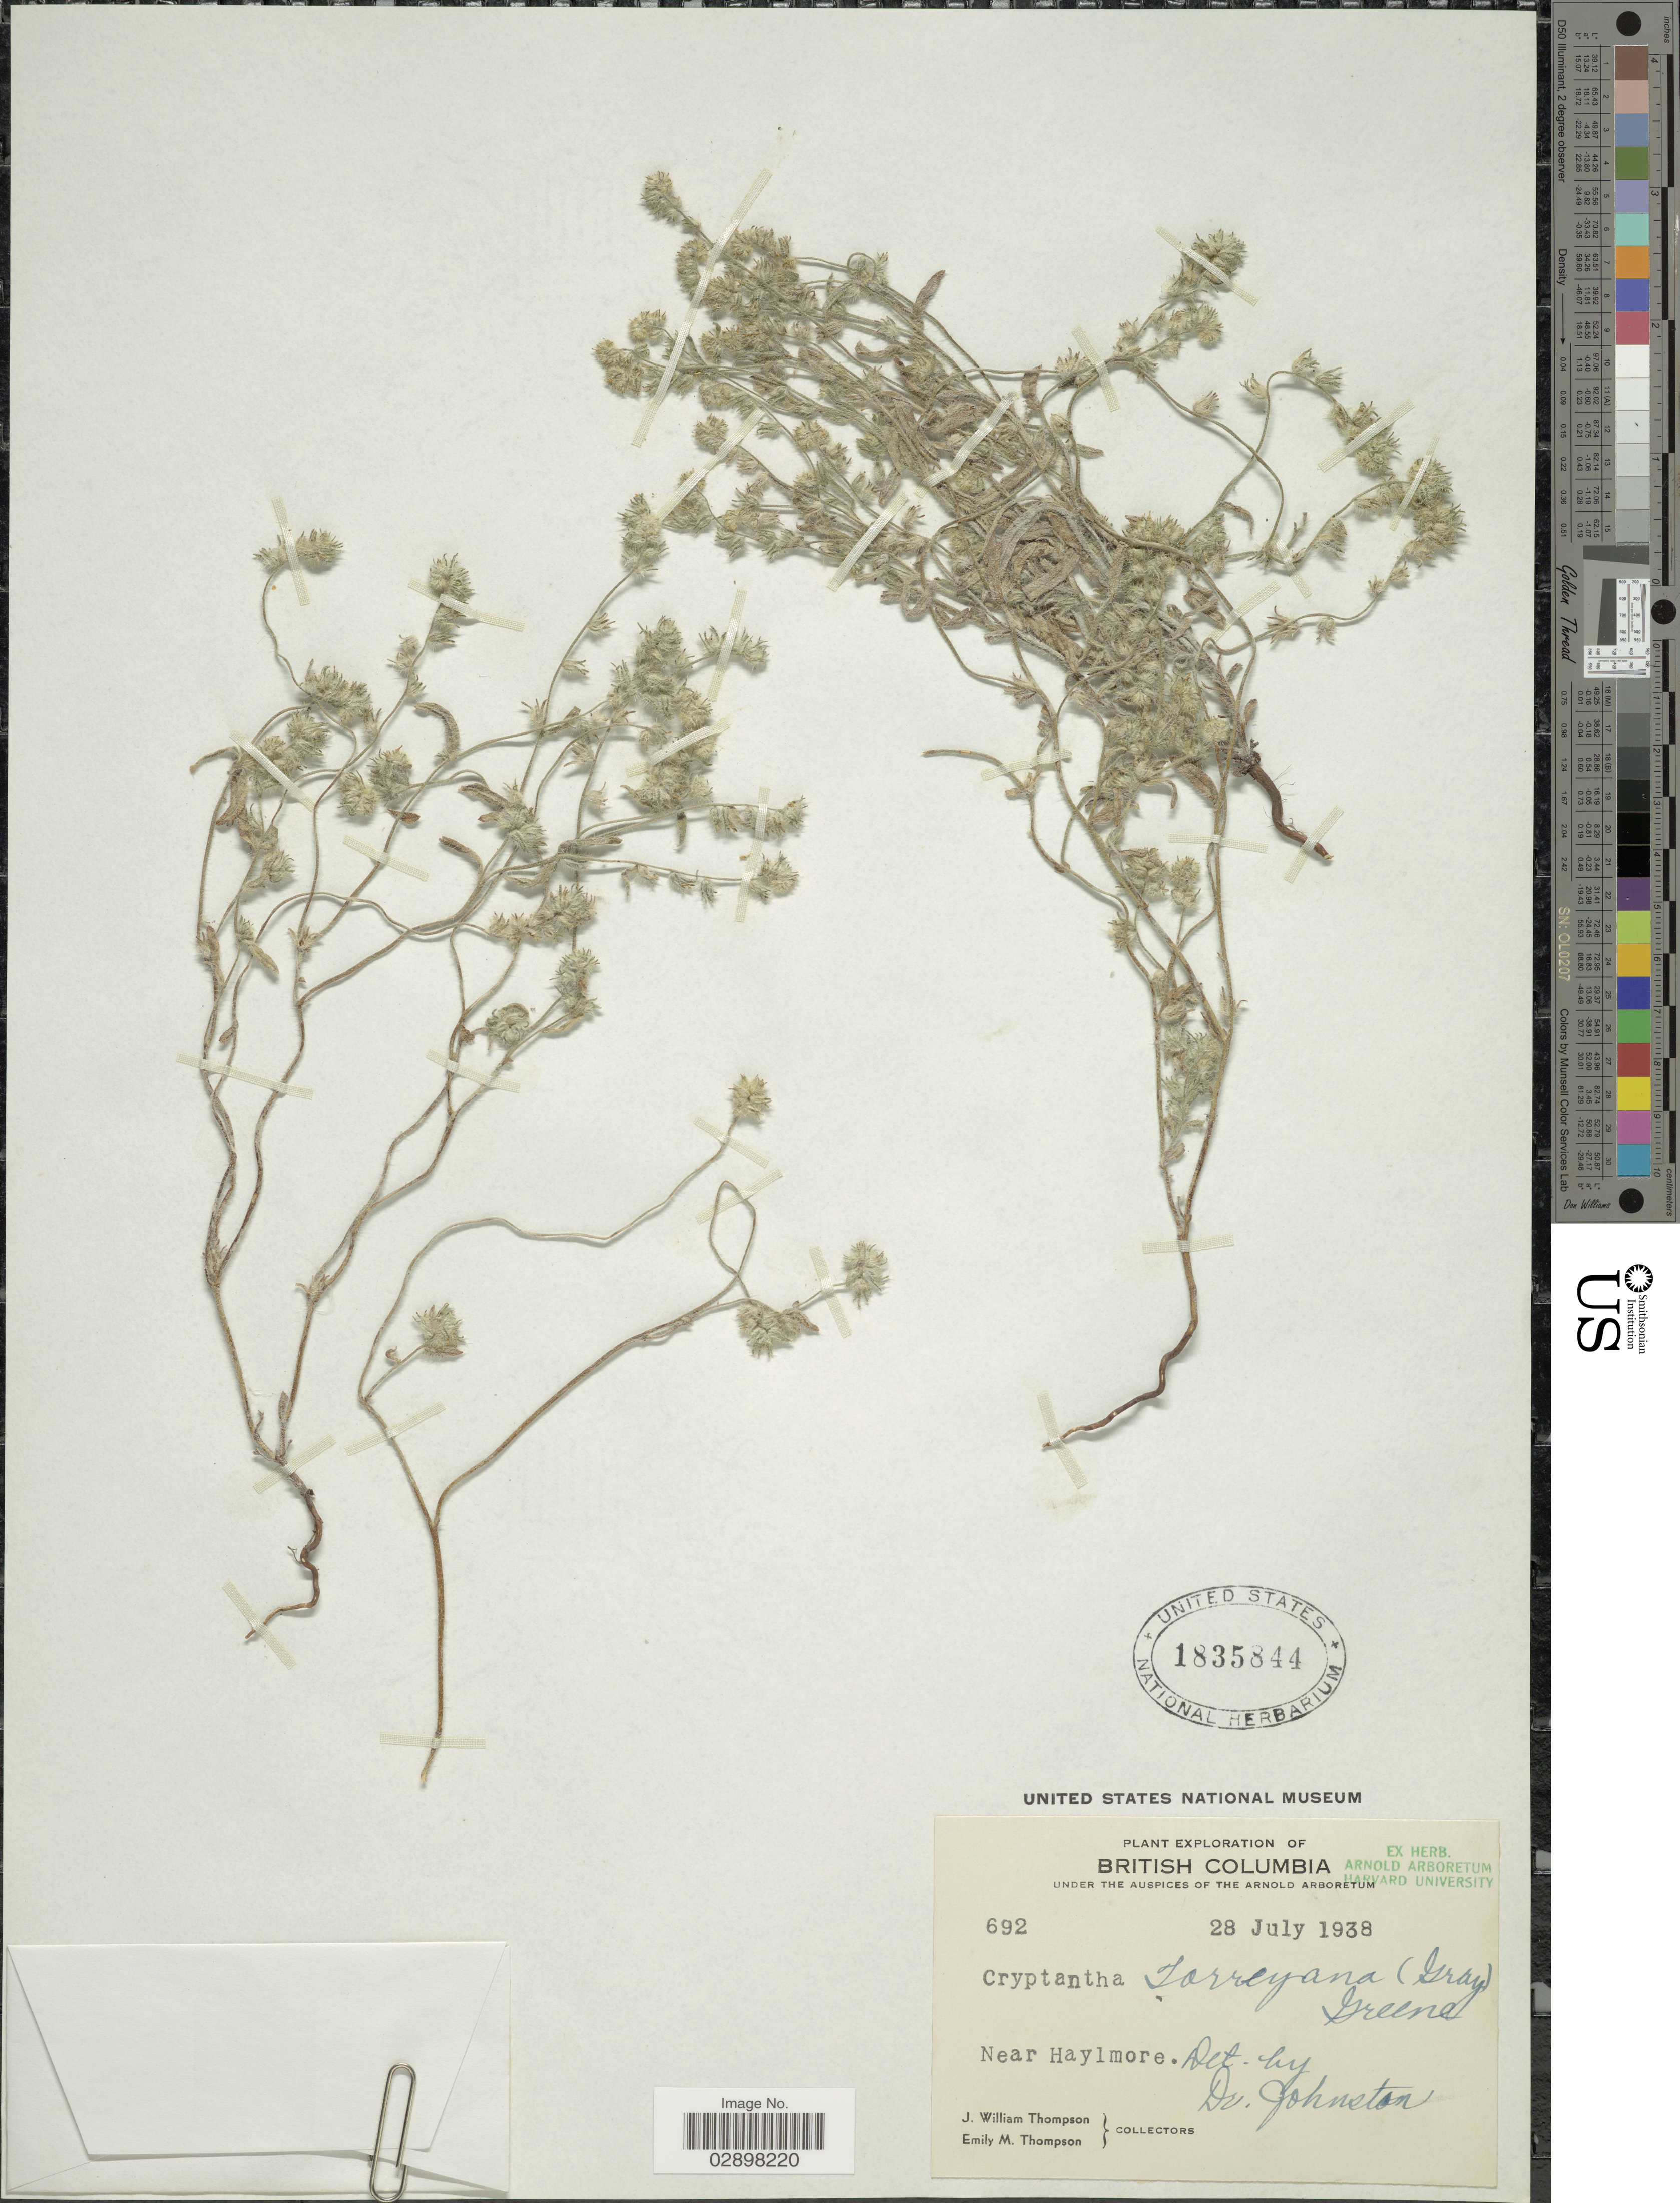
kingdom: Plantae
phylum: Tracheophyta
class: Magnoliopsida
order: Boraginales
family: Boraginaceae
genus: Cryptantha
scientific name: Cryptantha torreyana var. genuina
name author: I.M. Johnst.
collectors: J. W. Thompson & E. M. Thompson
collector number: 692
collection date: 1938-07-28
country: Canada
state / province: British Columbia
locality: Near Haylmore.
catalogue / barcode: US 1835844